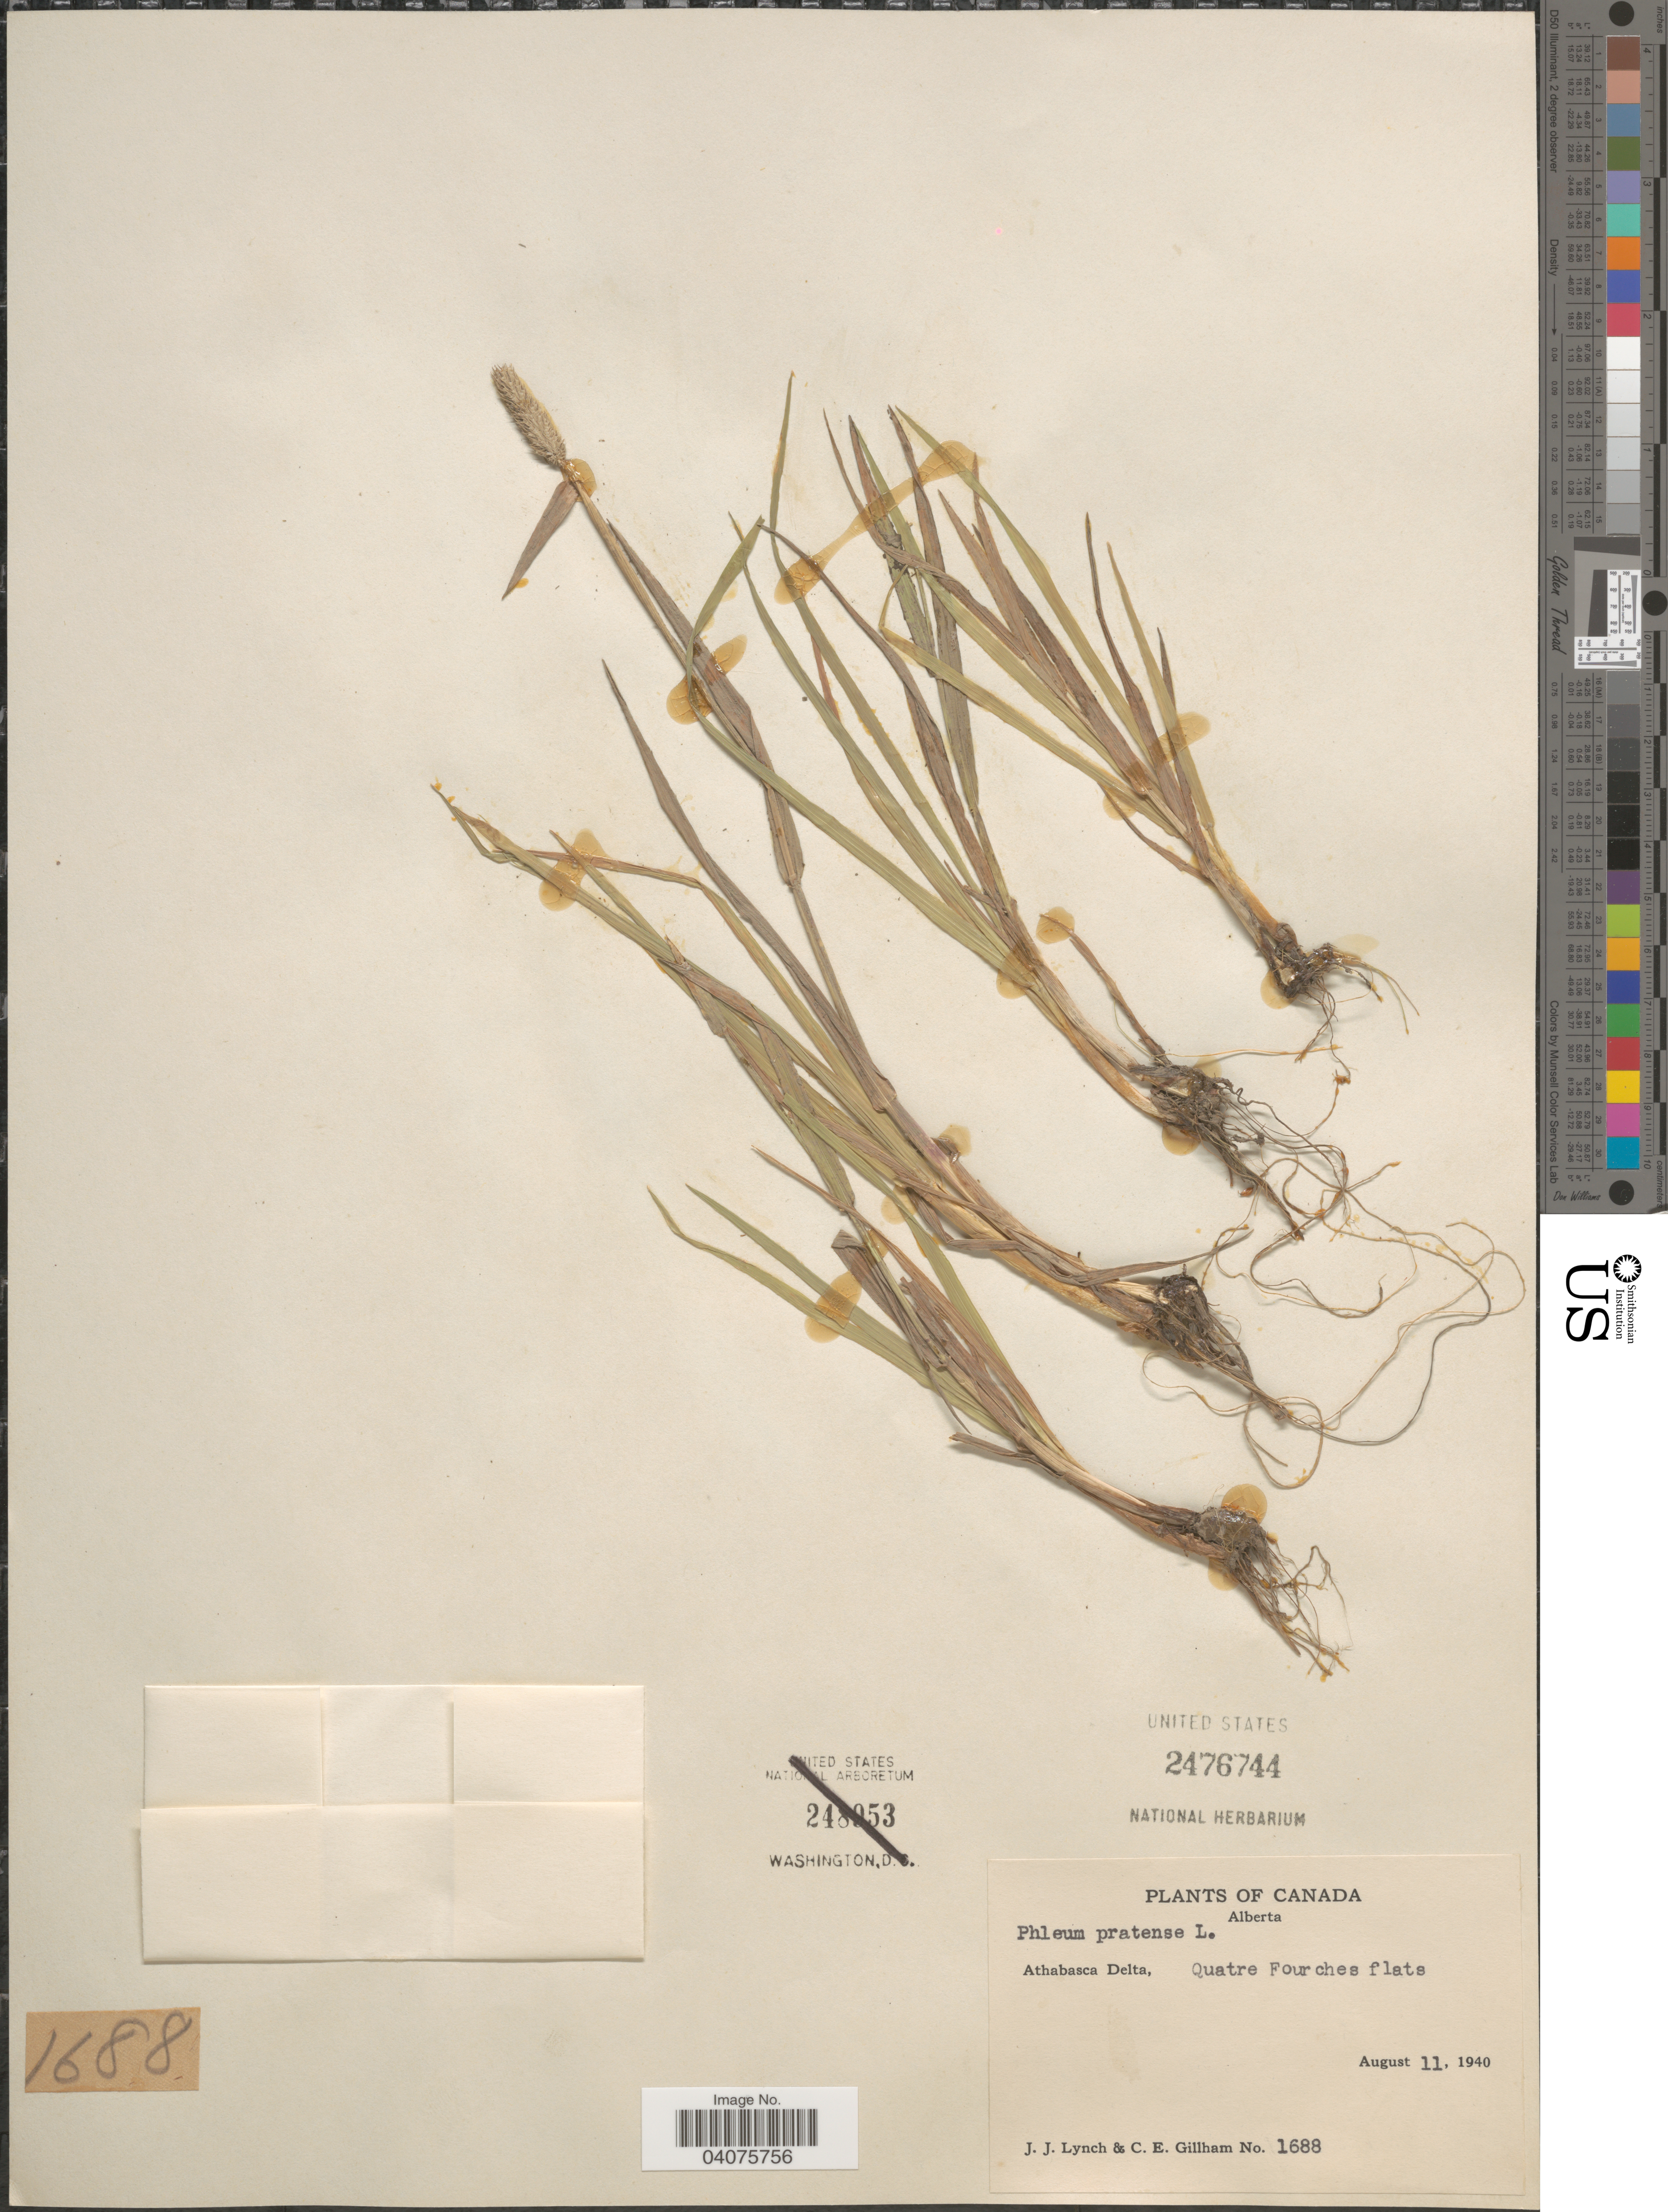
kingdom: Plantae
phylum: Tracheophyta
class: Liliopsida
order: Poales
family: Poaceae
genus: Phleum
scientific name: Phleum pratense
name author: L.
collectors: J. Lynch & C. Gillham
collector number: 1688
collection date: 1940-08-11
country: Canada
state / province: Alberta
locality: Athabasca Delta, Quatre Fourches flats.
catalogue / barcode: US 2476744